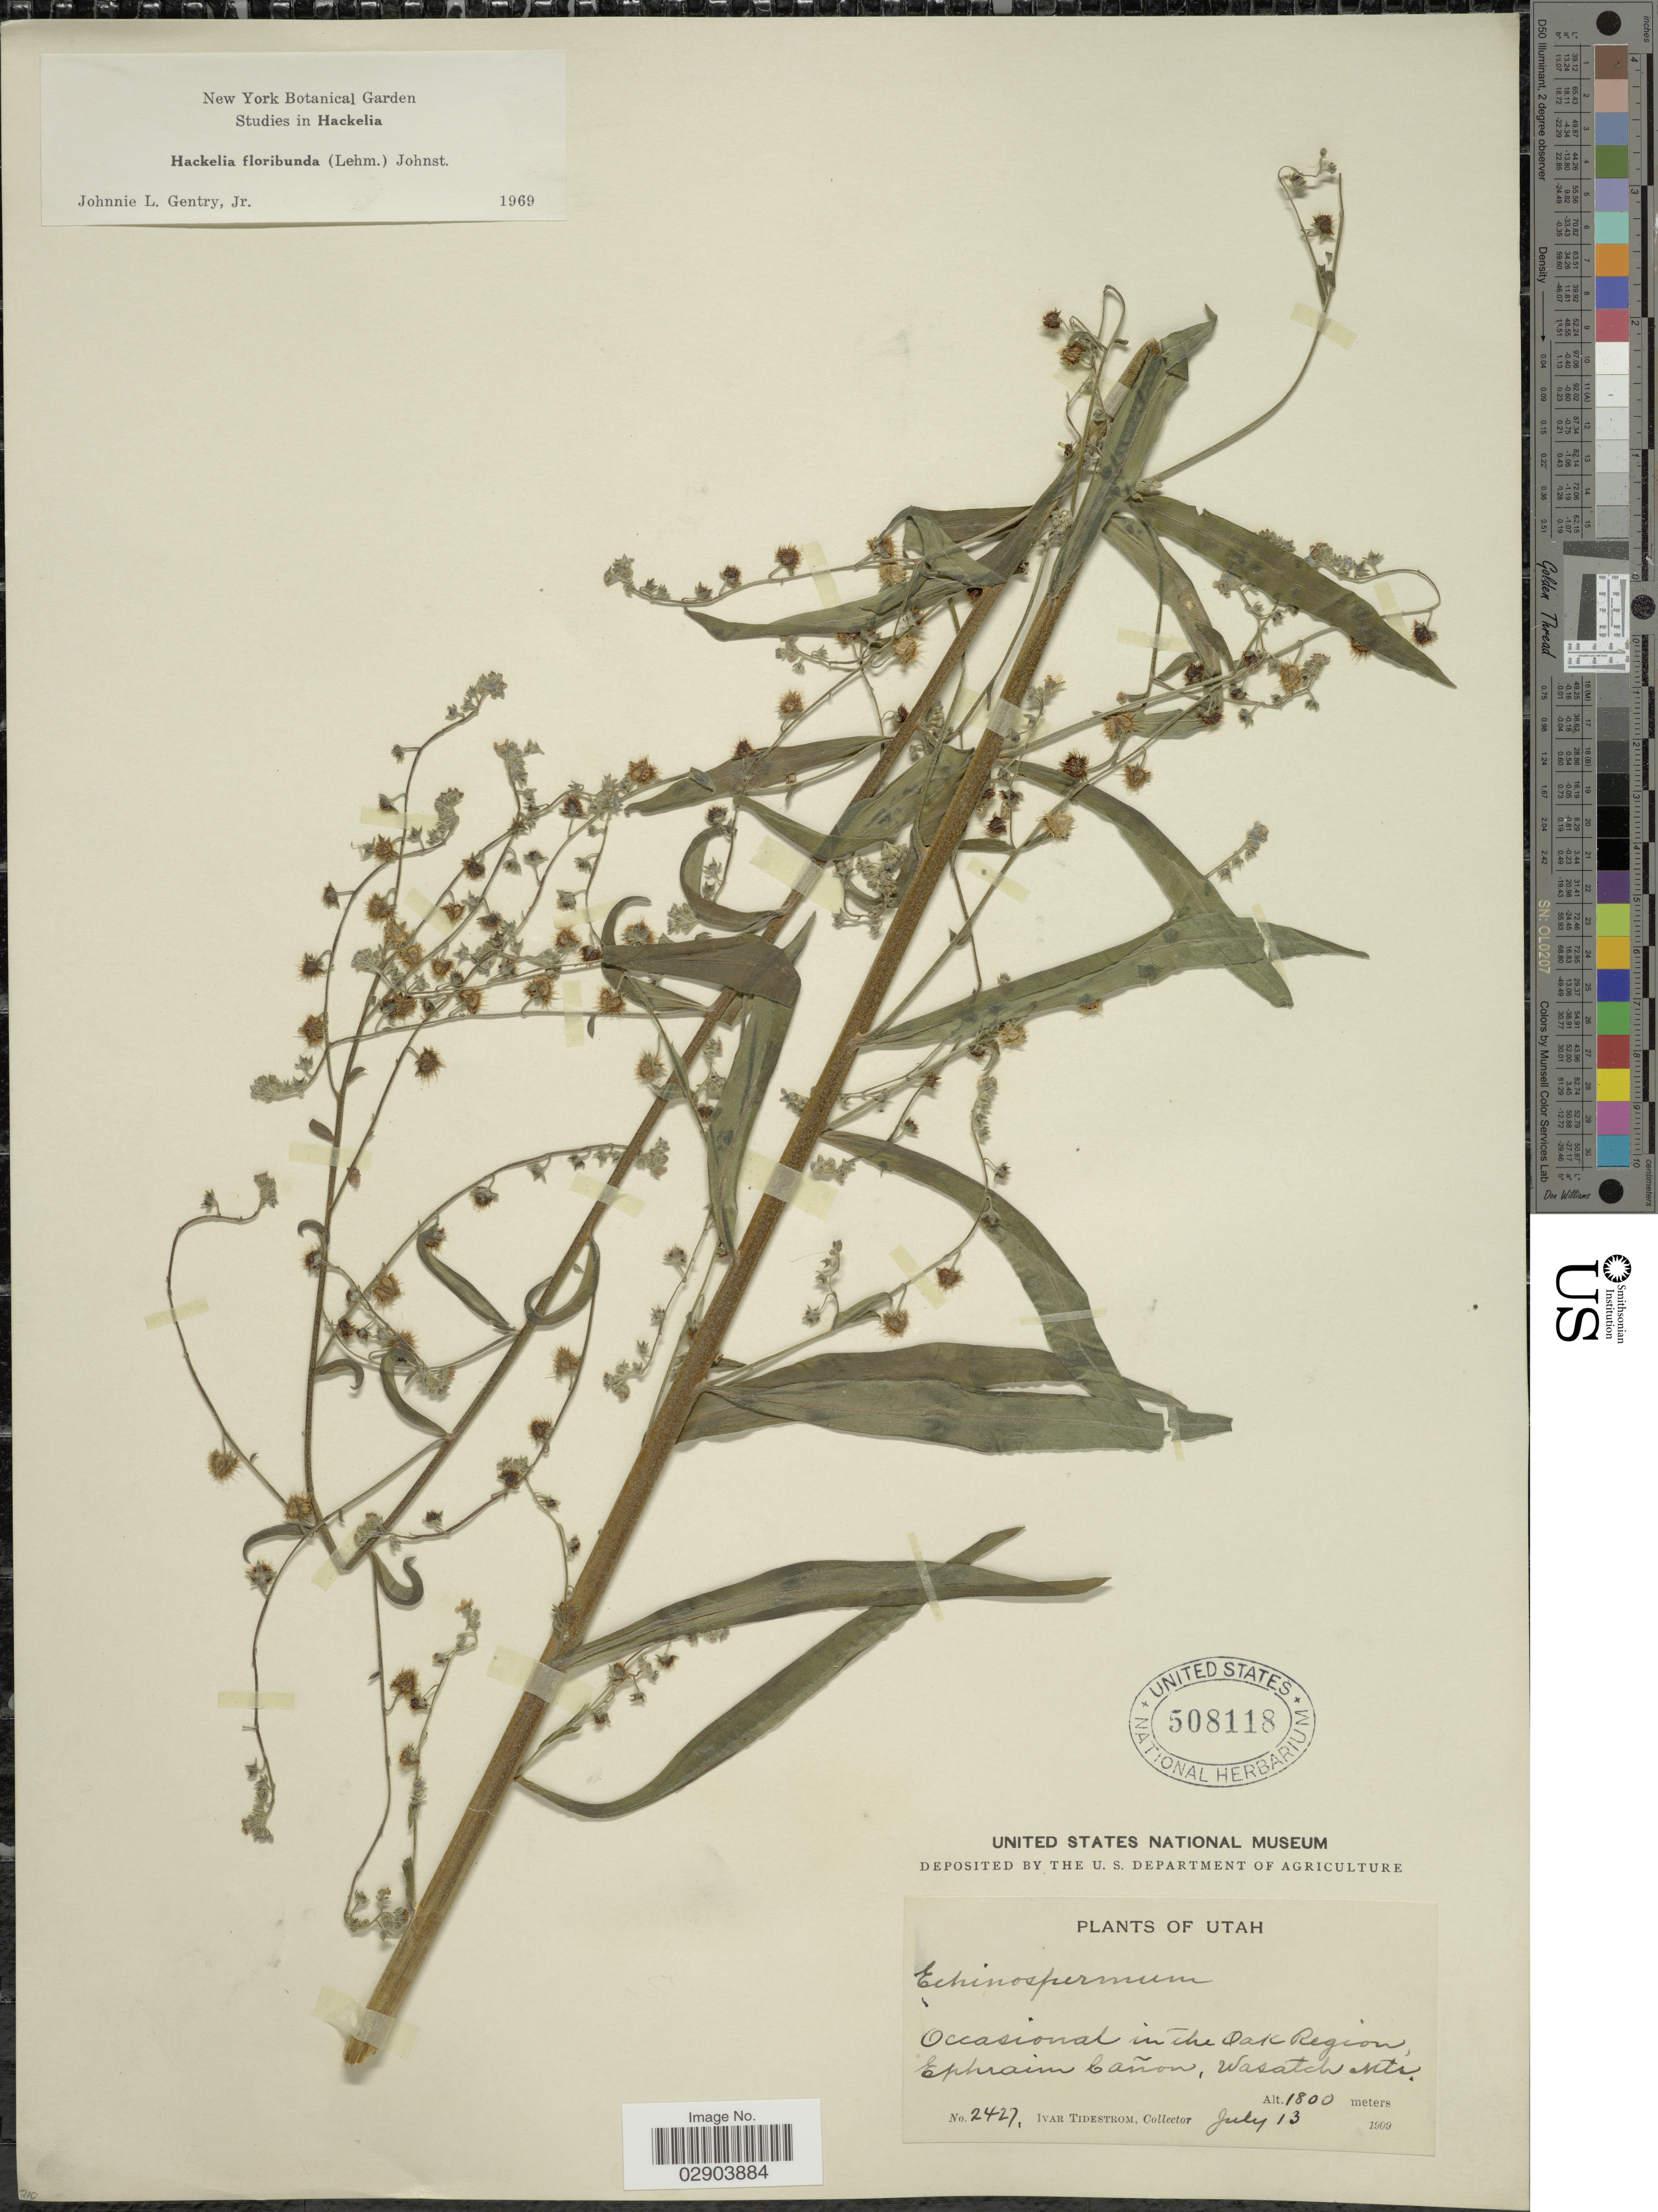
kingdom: Plantae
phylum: Tracheophyta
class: Magnoliopsida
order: Boraginales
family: Boraginaceae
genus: Hackelia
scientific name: Hackelia floribunda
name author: (Lehm.) I.M. Johnst.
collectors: I. F. Tidestrom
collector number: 2427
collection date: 1909-07-13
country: United States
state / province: Utah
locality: Occasional in the Oak Region, Ephraim Cañon, Wasatch Mts.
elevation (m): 1800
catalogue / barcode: US 508118